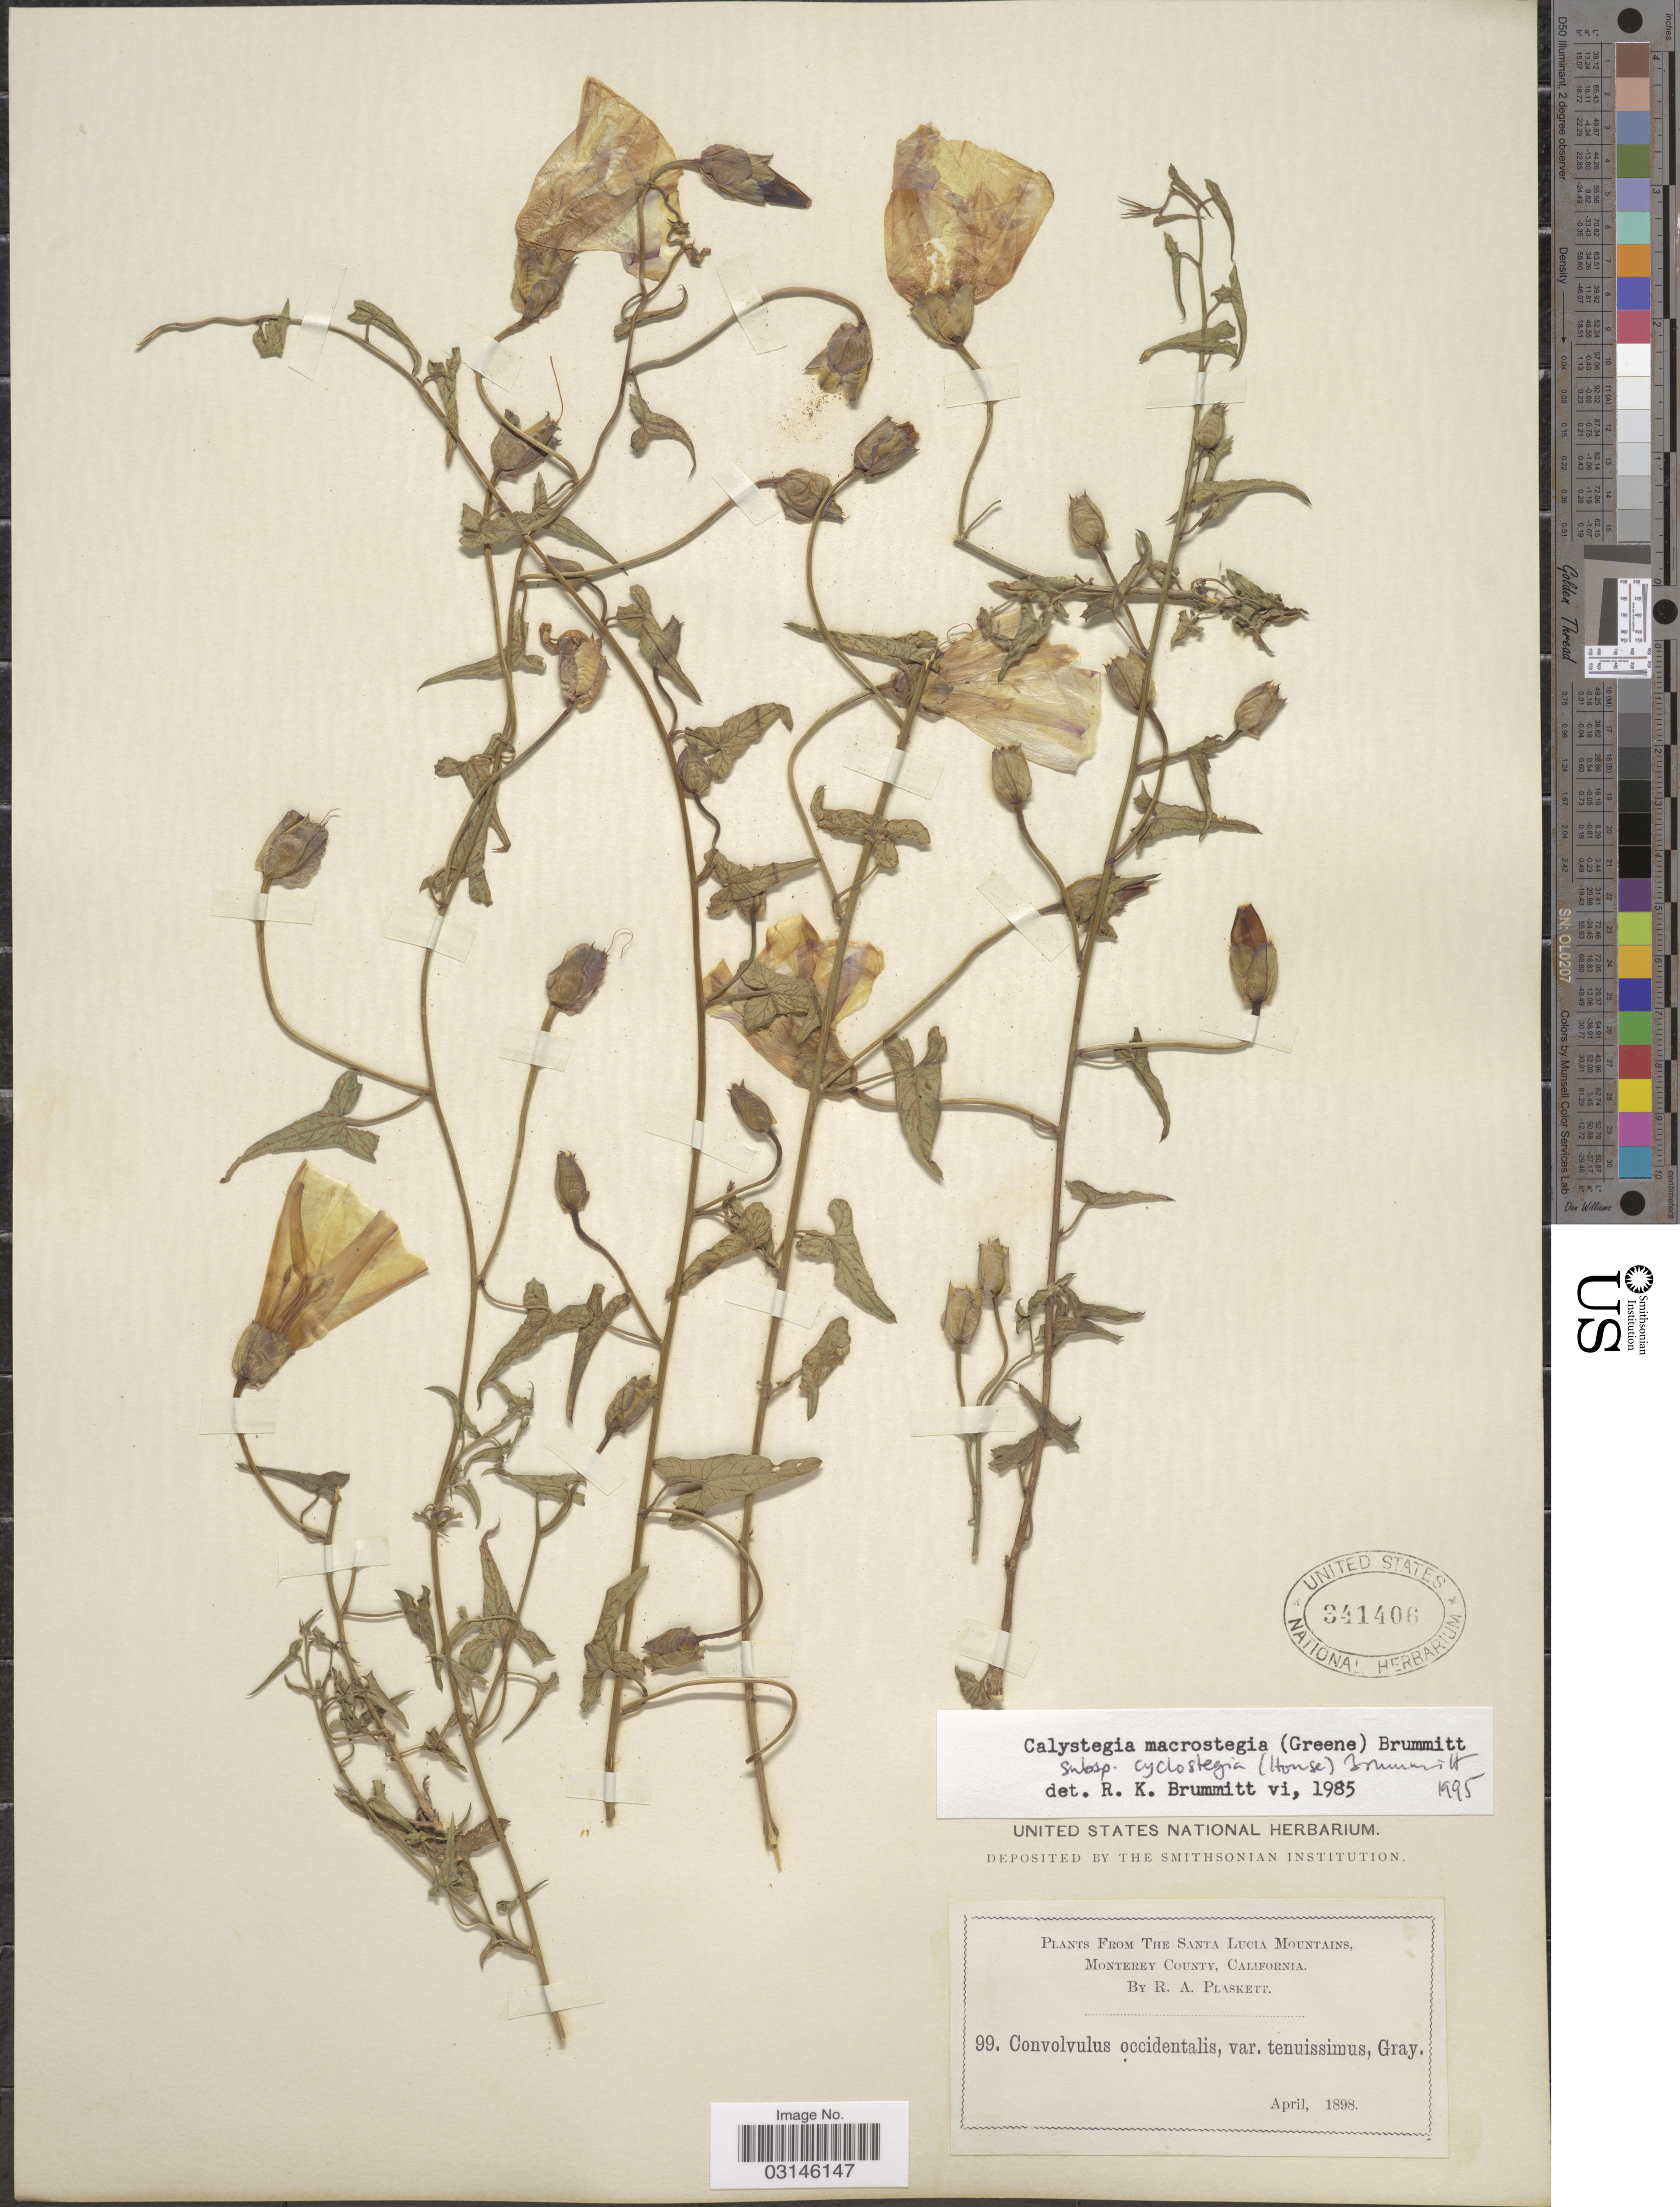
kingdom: Plantae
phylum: Tracheophyta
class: Magnoliopsida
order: Solanales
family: Convolvulaceae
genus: Calystegia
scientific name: Calystegia macrostegia subsp. cyclostegia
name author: Brummitt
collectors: R. Plaskett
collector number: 99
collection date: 1898-04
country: United States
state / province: California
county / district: Monterey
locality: Santa Lucia Mountains, Monterey County.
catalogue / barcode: US 341406